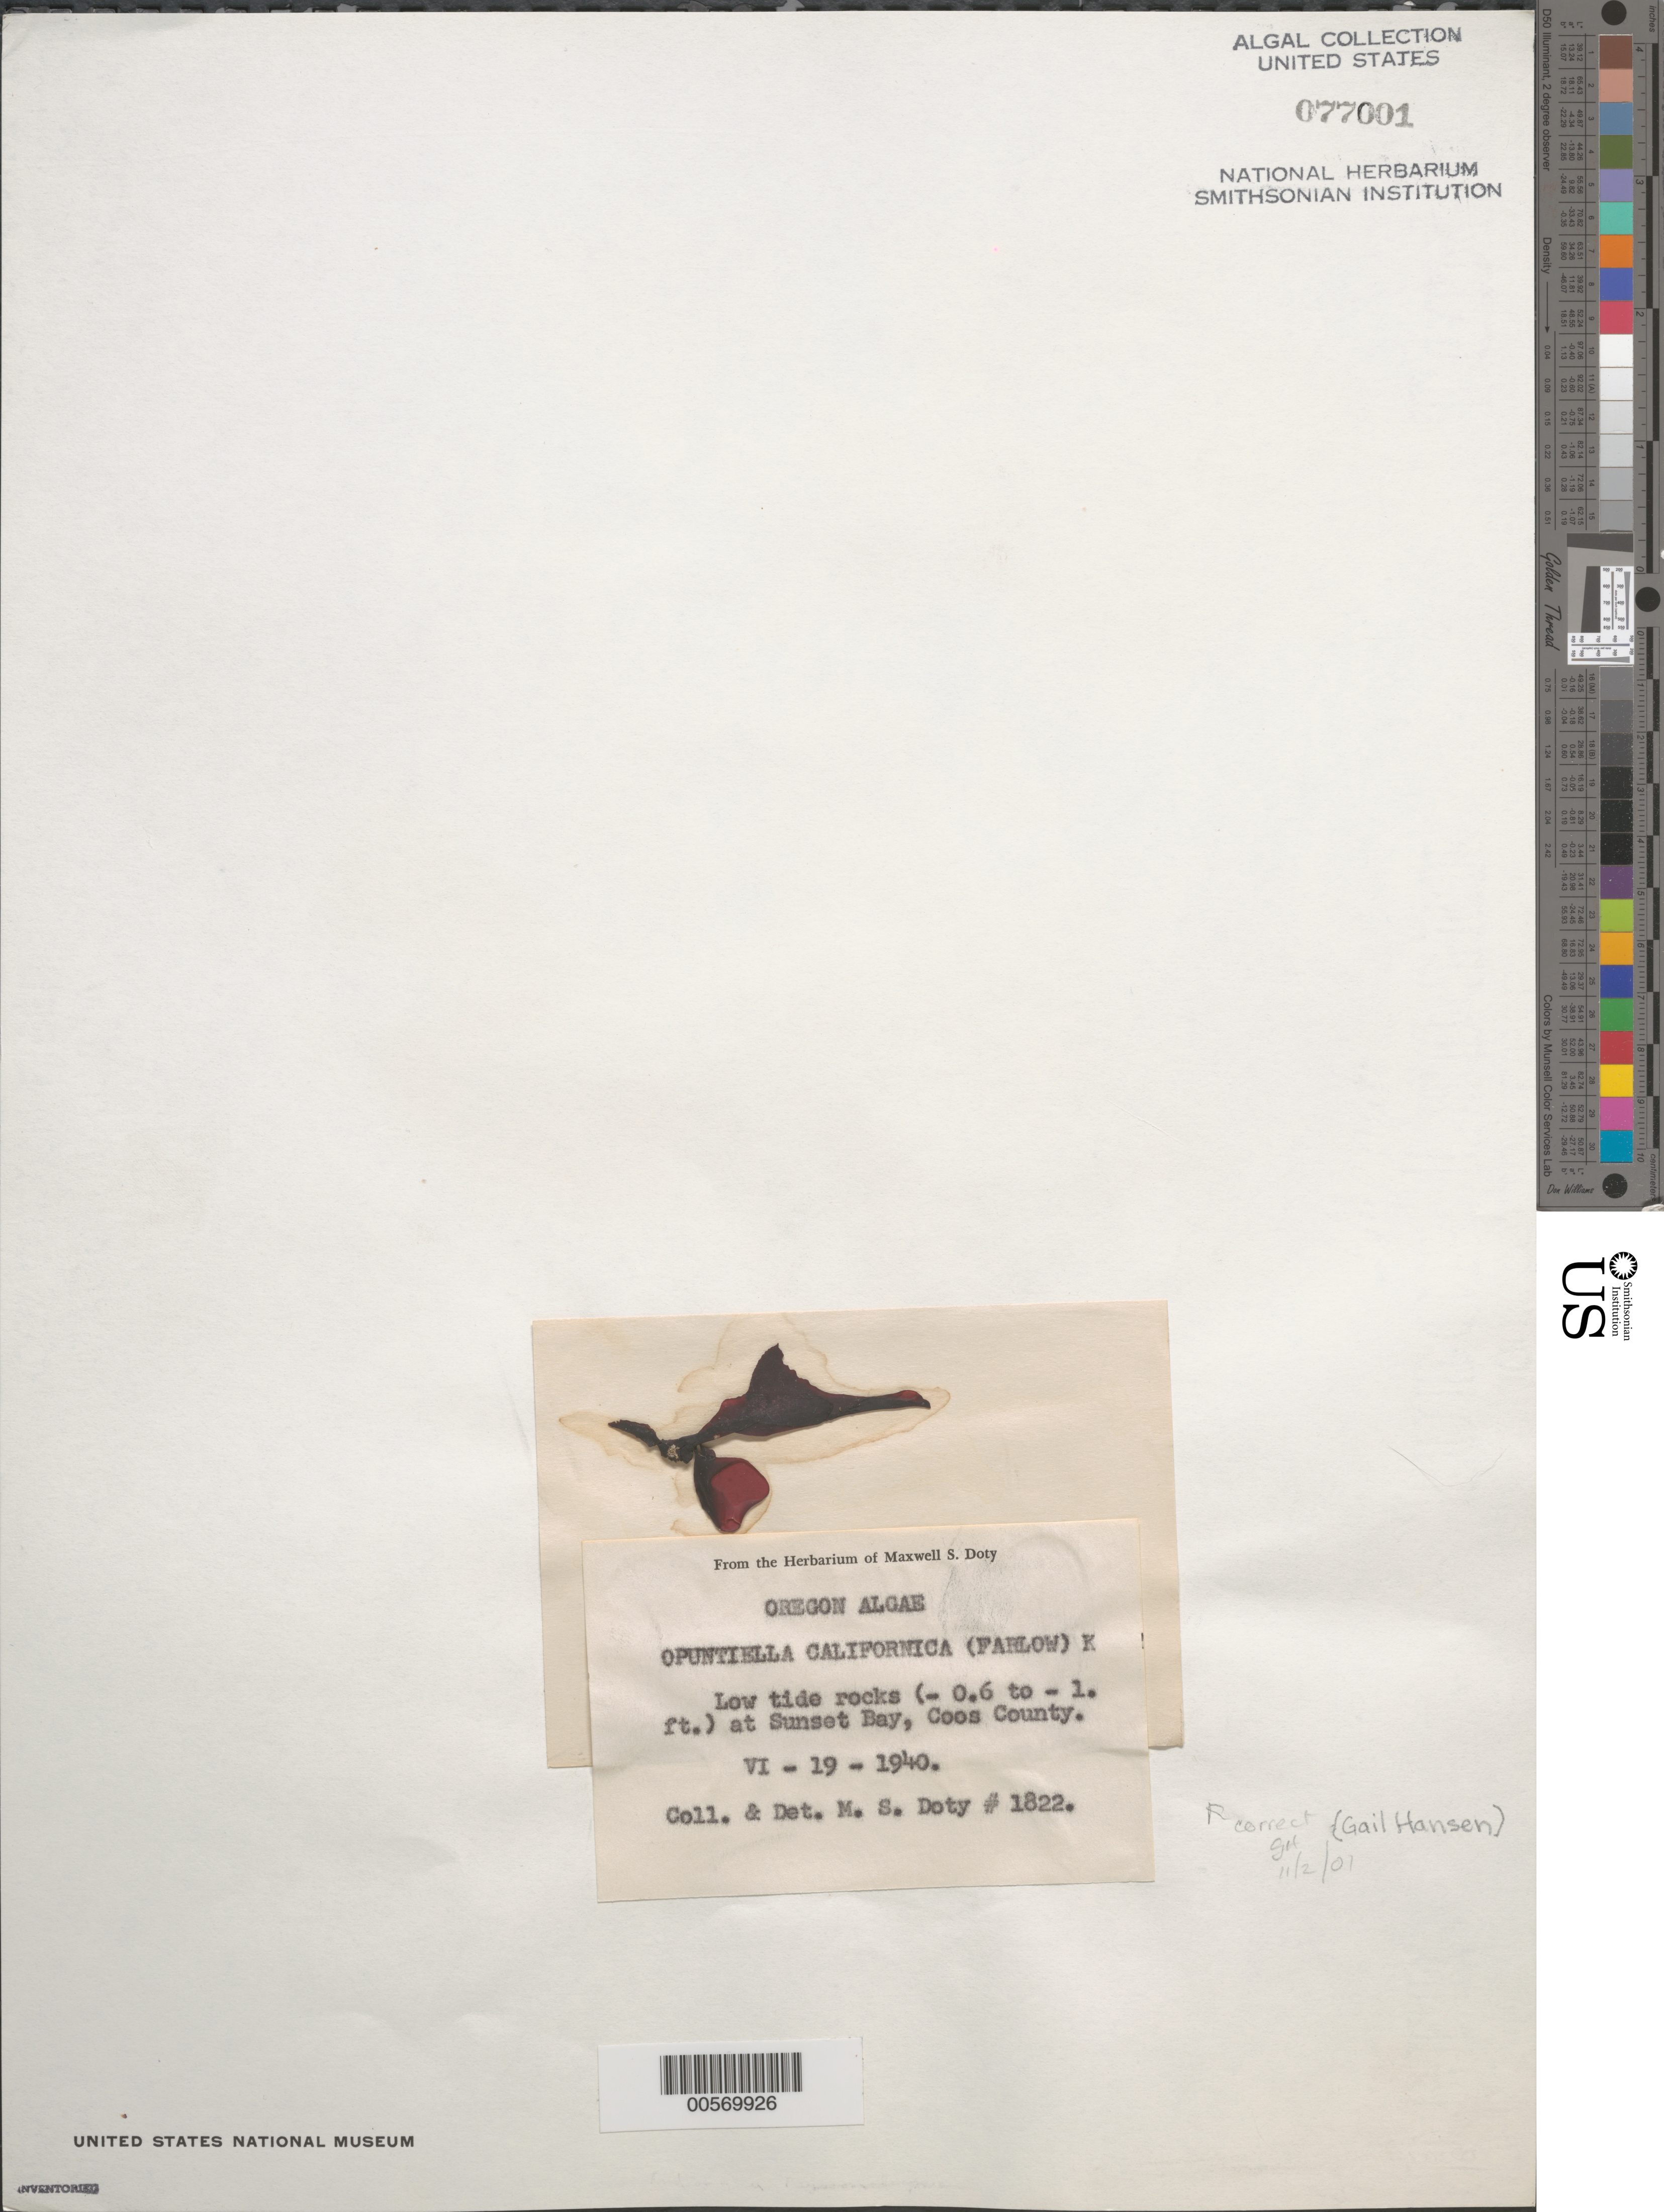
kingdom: Plantae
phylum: Rhodophyta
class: Florideophyceae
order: Gigartinales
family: Furcellariaceae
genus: Opuntiella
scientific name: Opuntiella californica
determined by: Hansen, G. I.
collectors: M. S. Doty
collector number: MSD 1822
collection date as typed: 19 Jun 1940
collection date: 1940-06-19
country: United States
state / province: Oregon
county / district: Coos County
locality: Sunset Bay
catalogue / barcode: US 77001